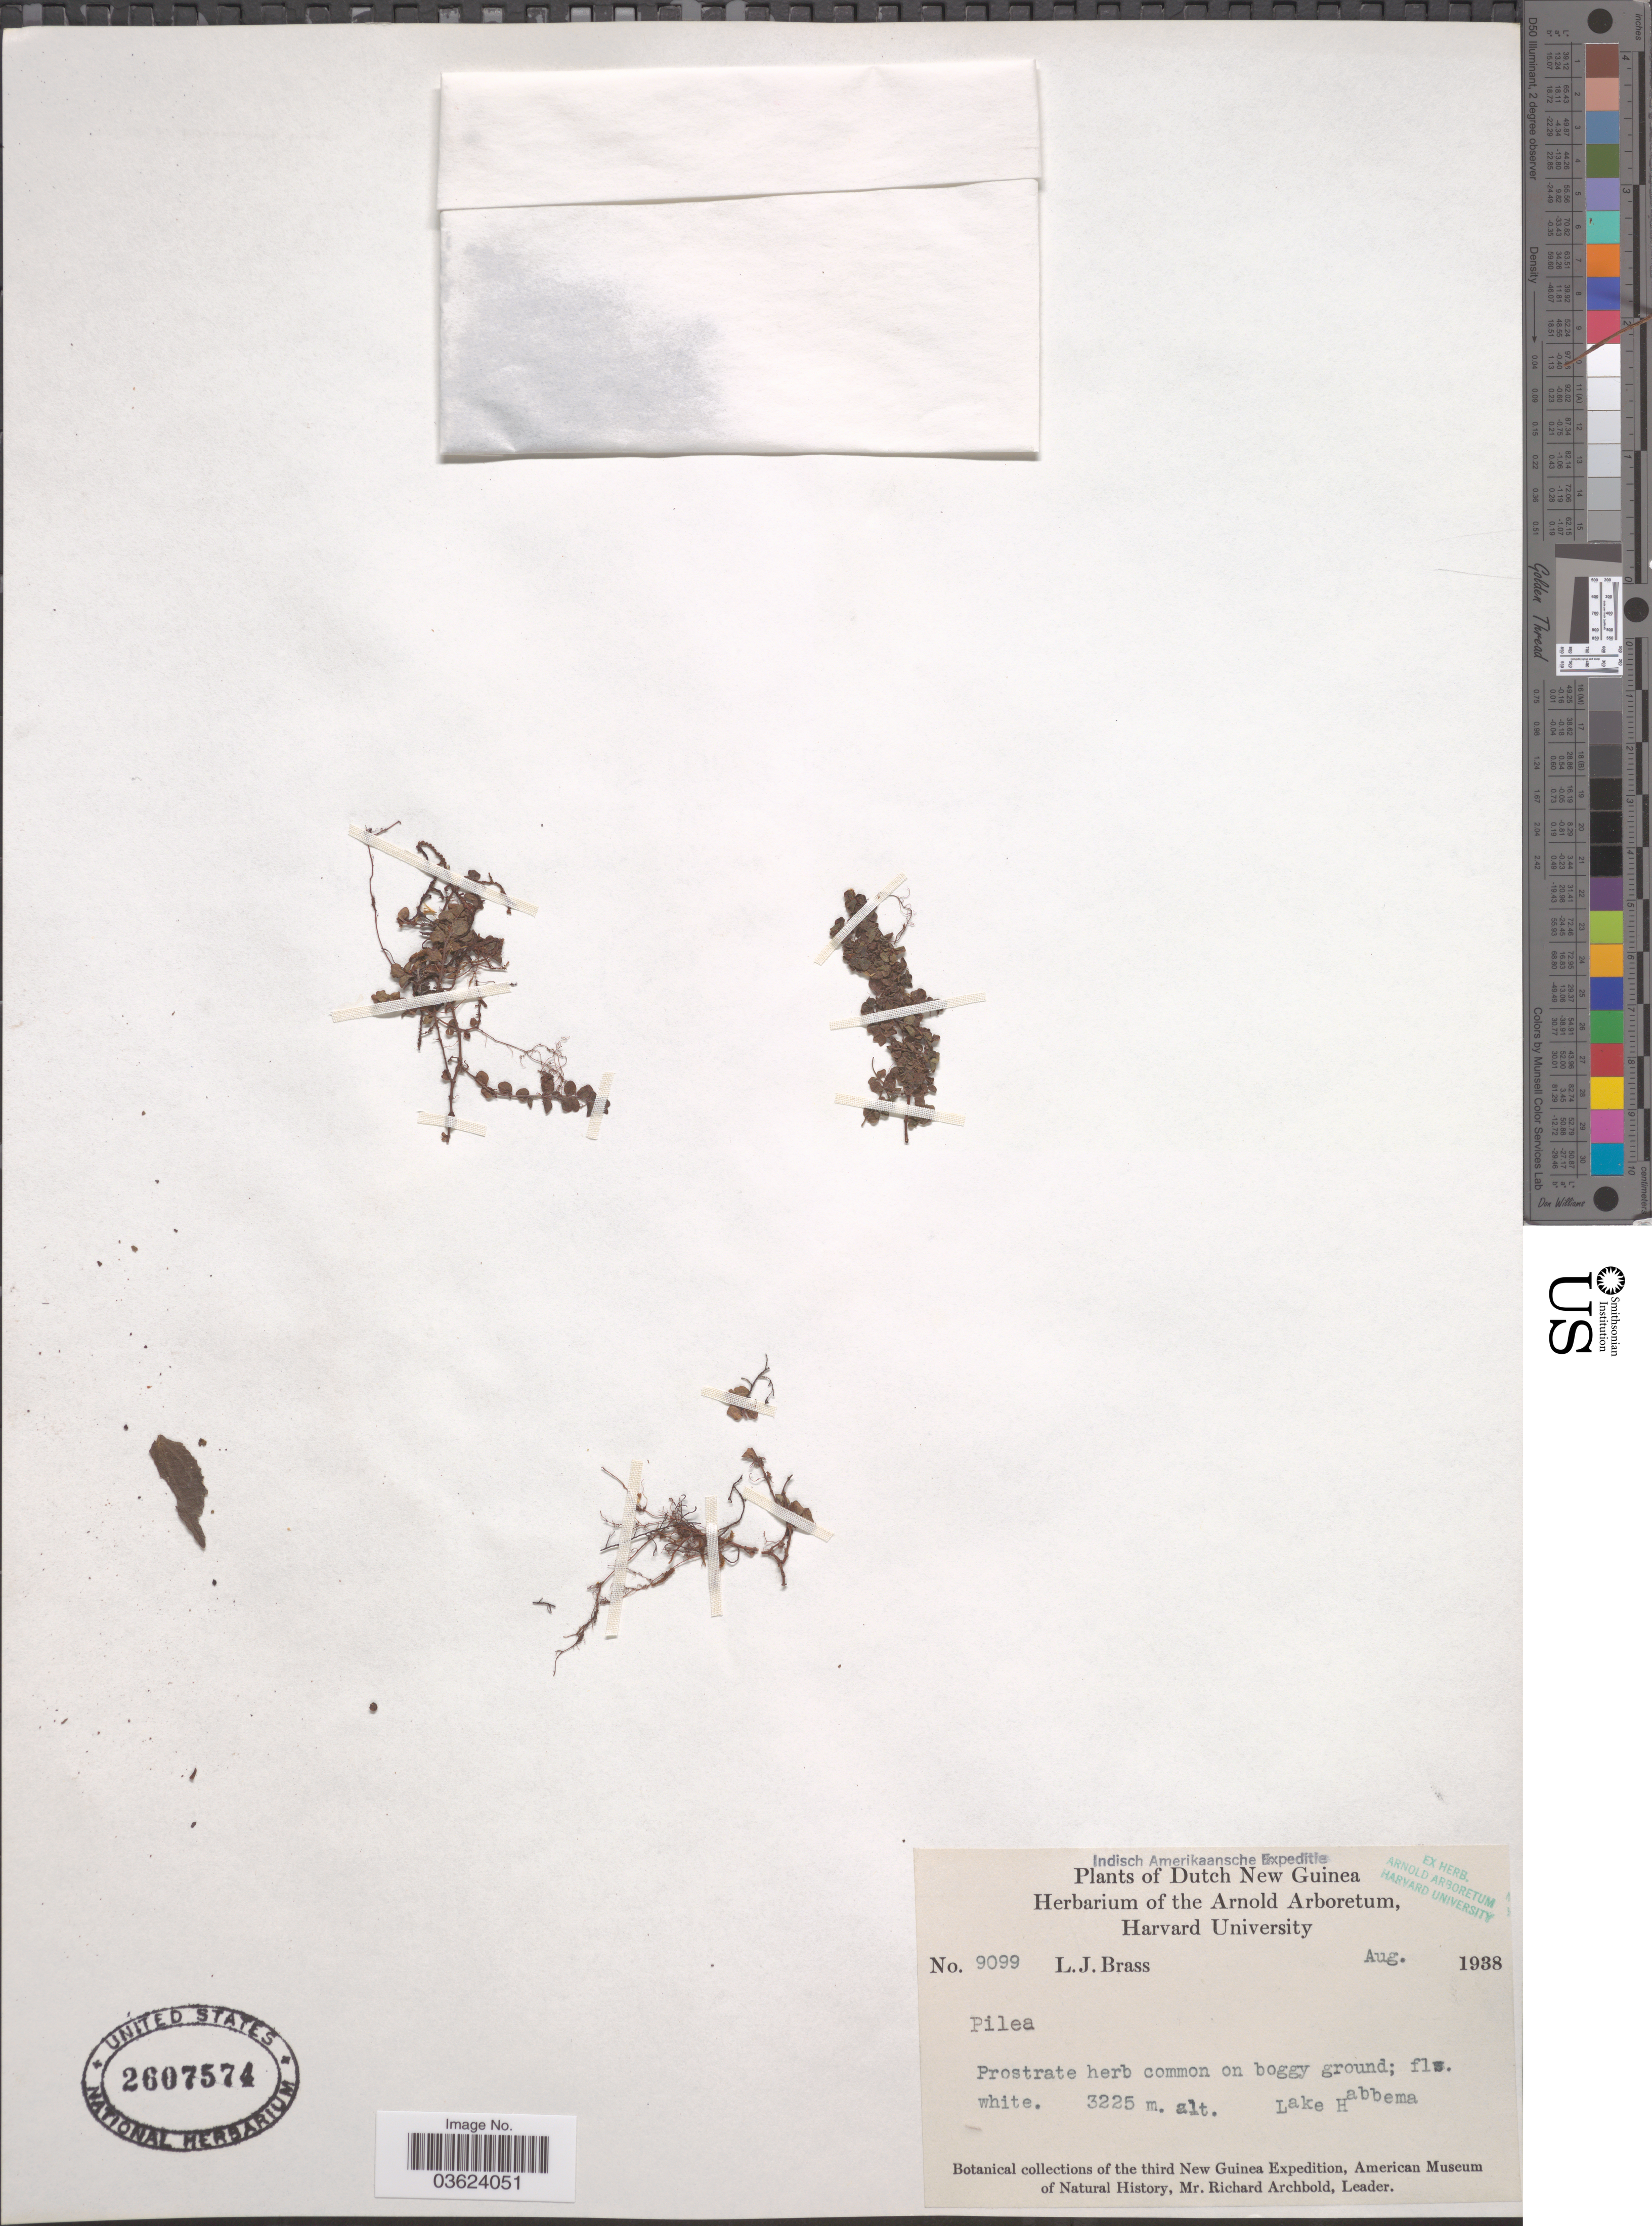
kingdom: Plantae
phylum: Tracheophyta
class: Magnoliopsida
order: Rosales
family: Urticaceae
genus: Pilea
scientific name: Pilea sp.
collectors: L. J. Brass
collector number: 9099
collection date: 1938-08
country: Indonesia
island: New Guinea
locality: Dutch New Guinea. Lake Habbema.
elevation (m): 3225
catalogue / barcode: US 2607574